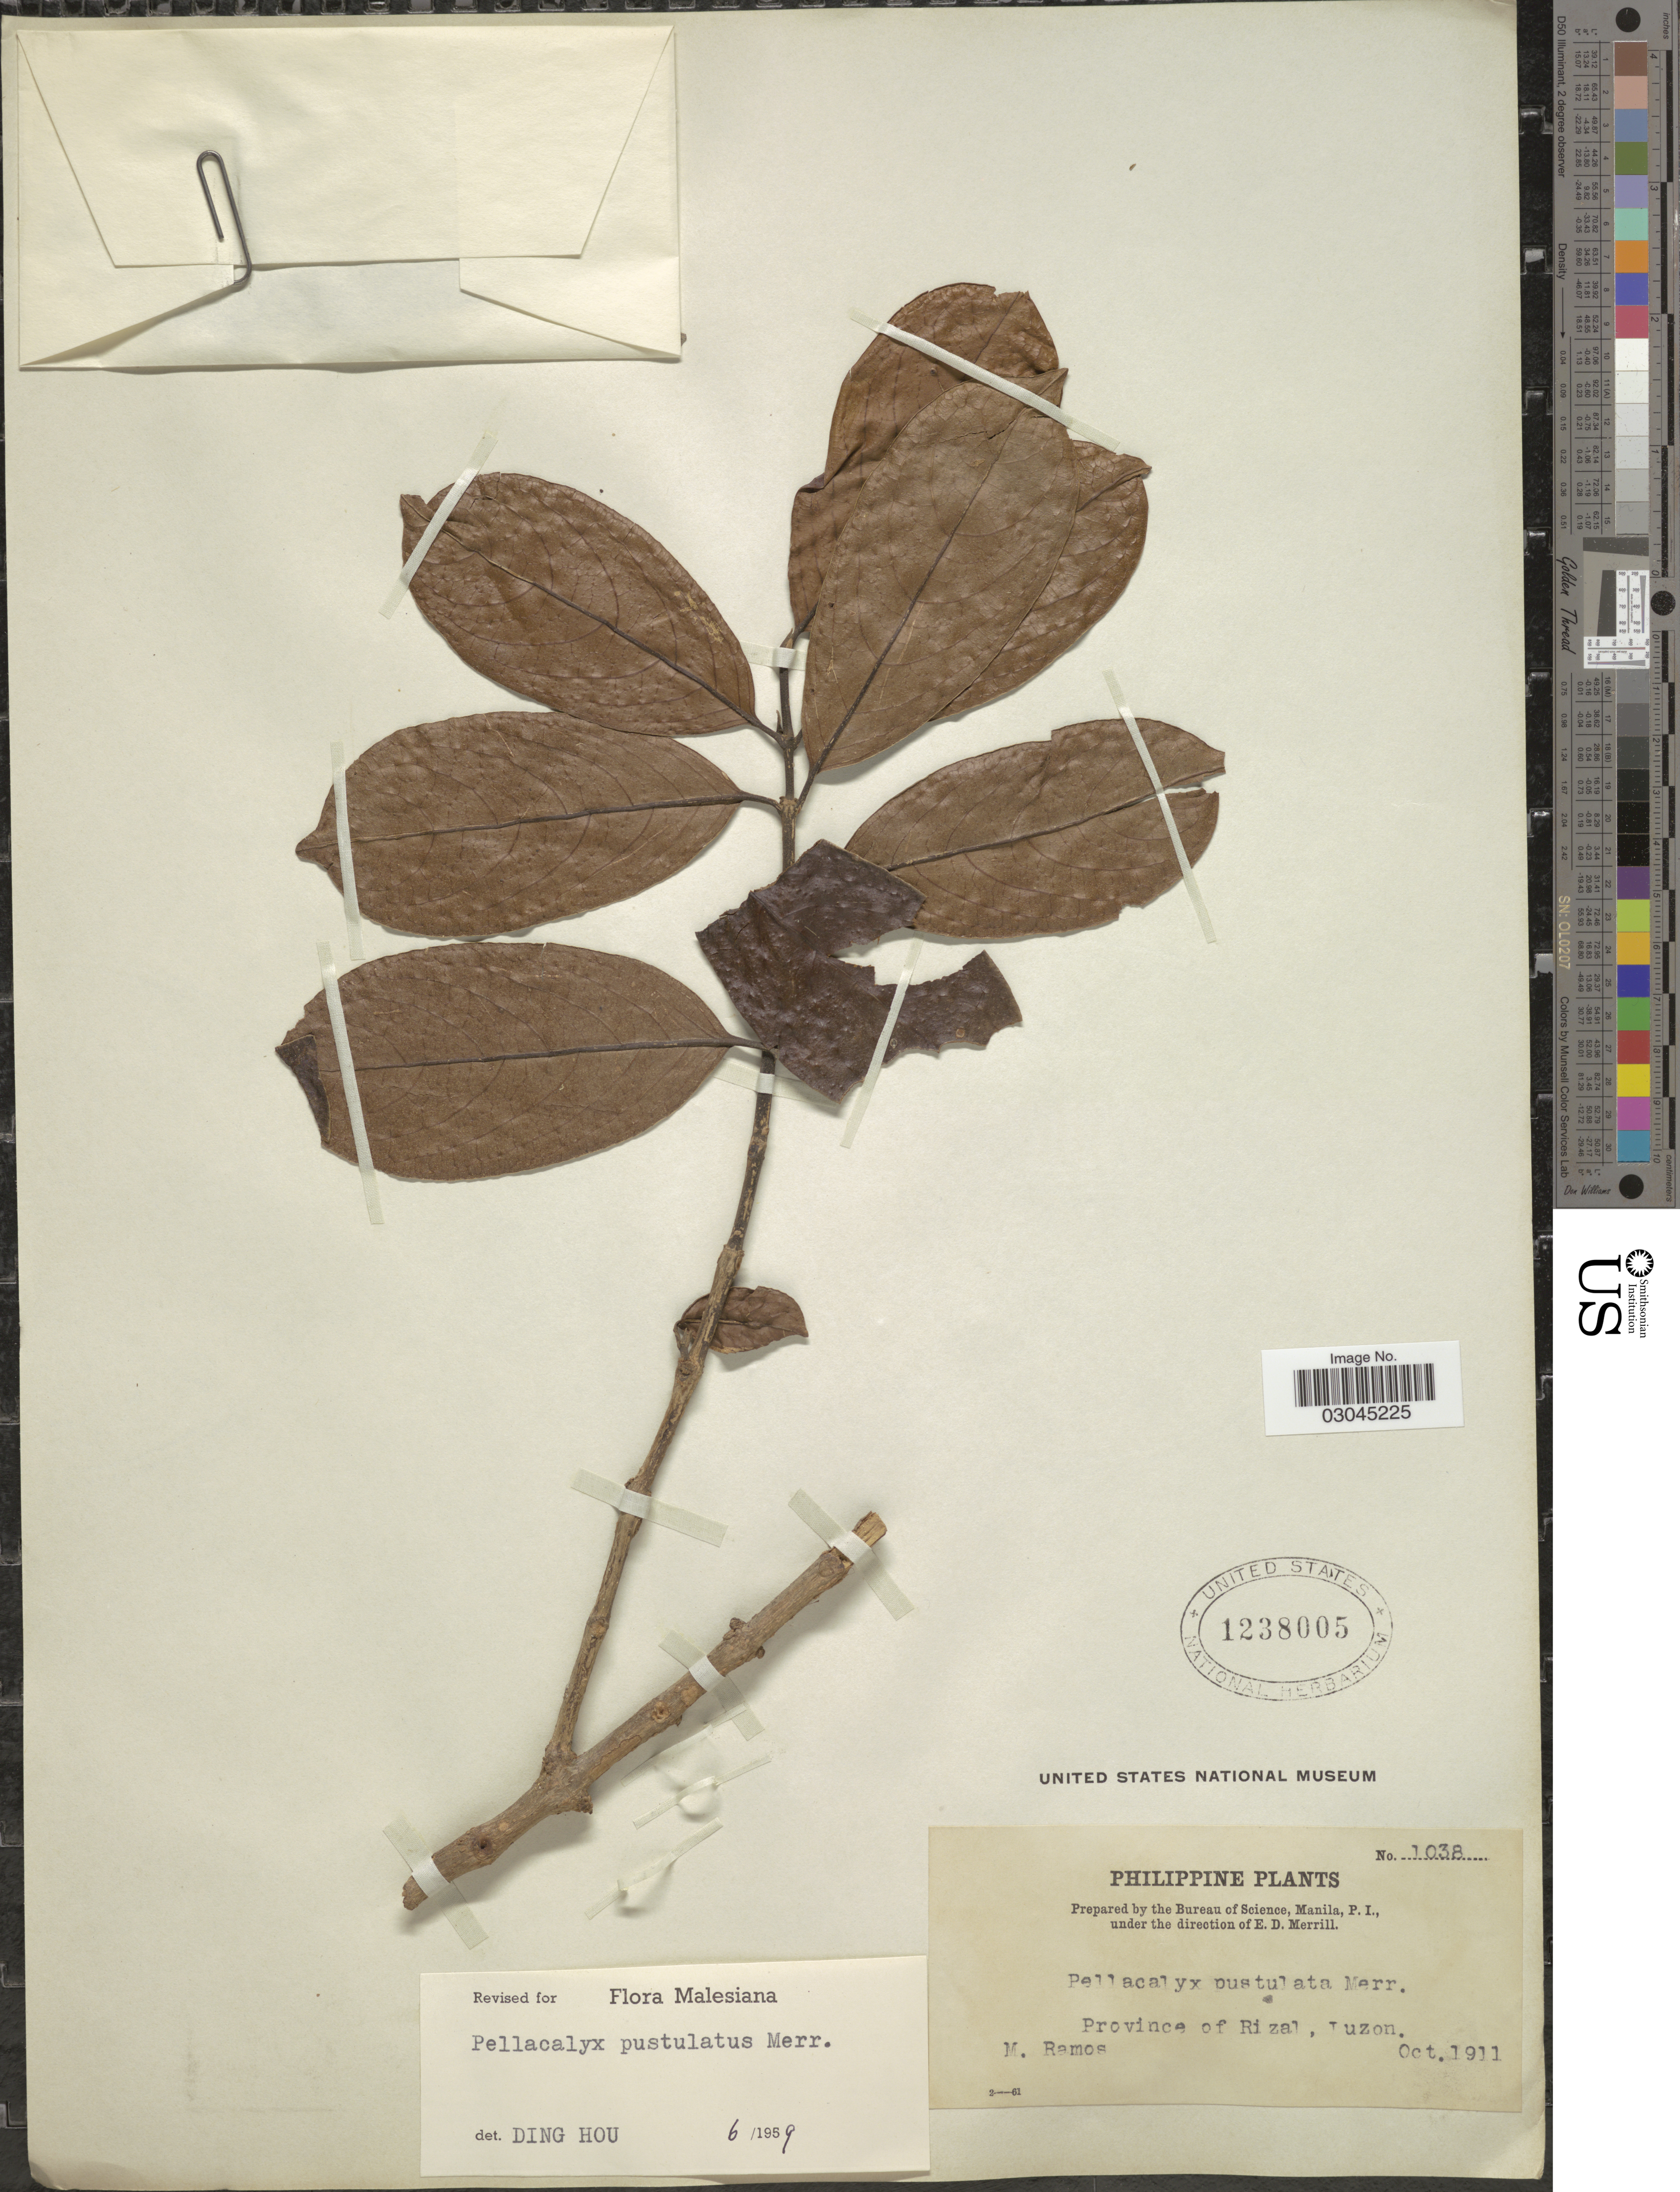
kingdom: Plantae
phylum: Tracheophyta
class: Magnoliopsida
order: Malpighiales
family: Rhizophoraceae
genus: Pellacalyx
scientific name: Pellacalyx pustulata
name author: Merr.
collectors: M. Ramos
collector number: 1038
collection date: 1911-10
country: Philippines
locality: Province of Rizal, Luzon.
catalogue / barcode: US 1238005